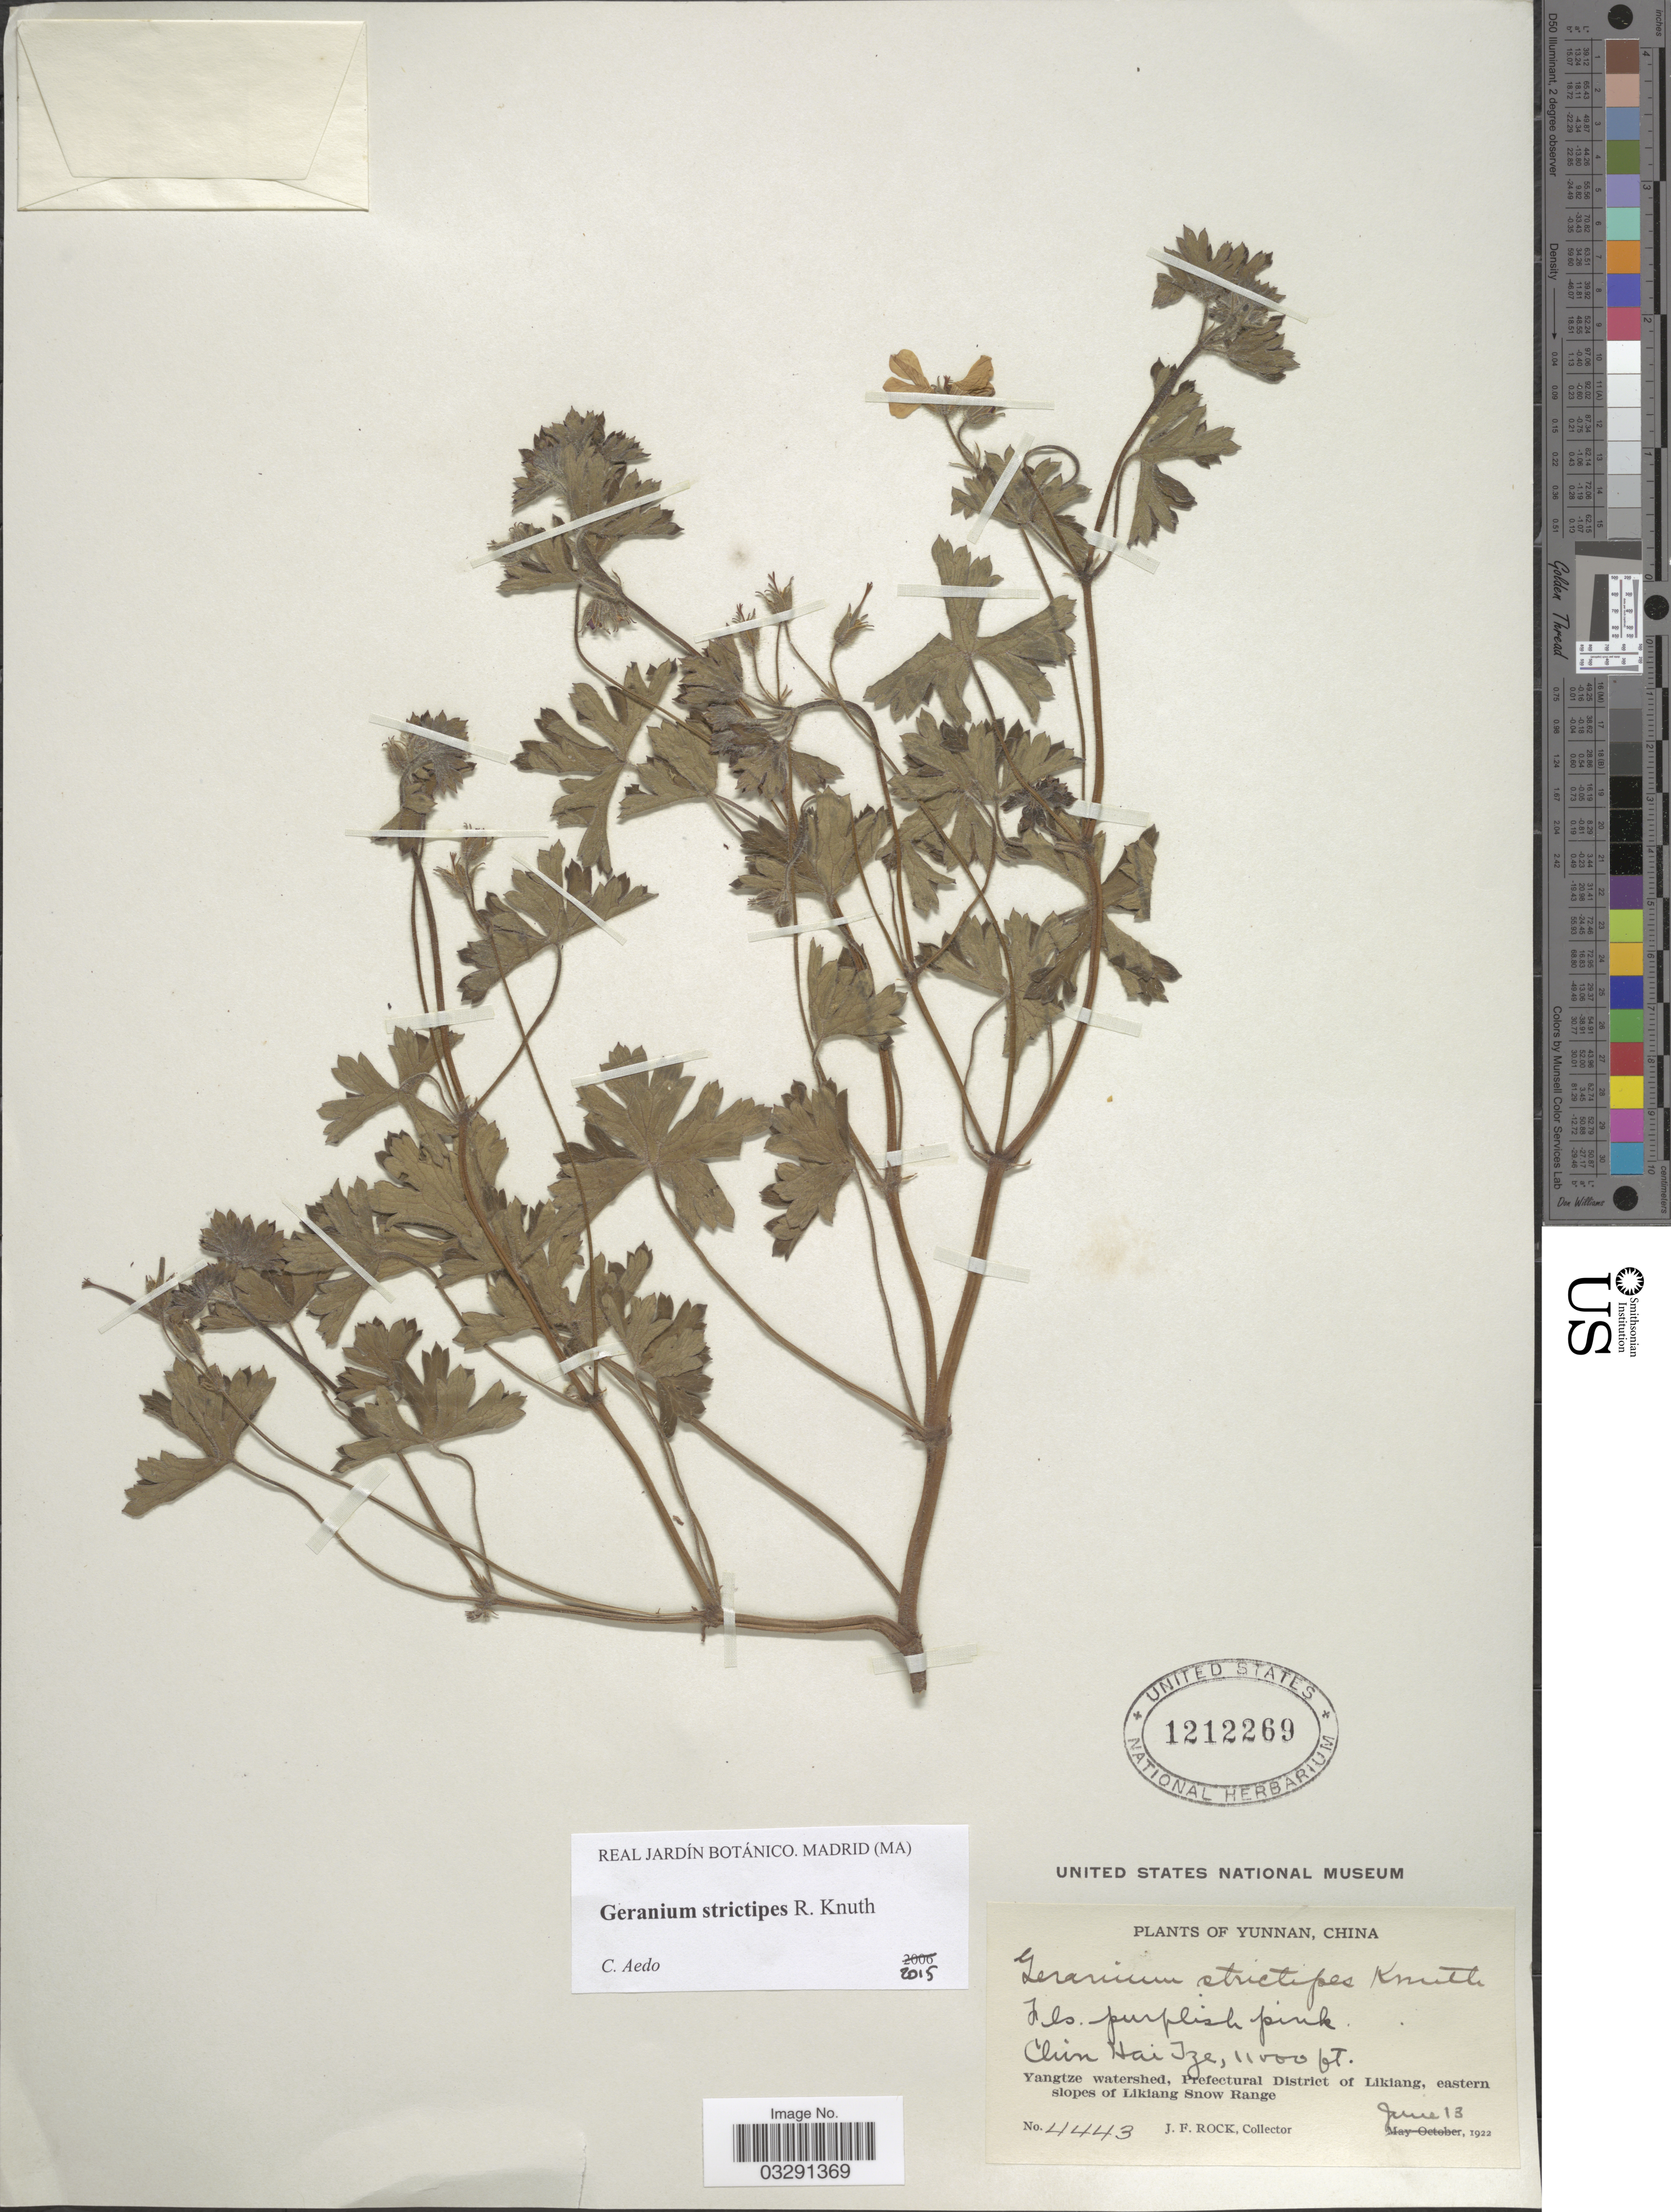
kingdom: Plantae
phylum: Tracheophyta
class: Magnoliopsida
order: Geraniales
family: Geraniaceae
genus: Geranium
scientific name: Geranium strictipes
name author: R. Knuth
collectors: J. Rock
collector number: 4443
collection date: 1922-06-13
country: China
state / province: Yunnan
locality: Chin Hai Tze, Yangtze watershed, Prefectural District of Likiang, eastern slopes of Likiang Snow Range.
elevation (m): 3353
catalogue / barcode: US 1212269